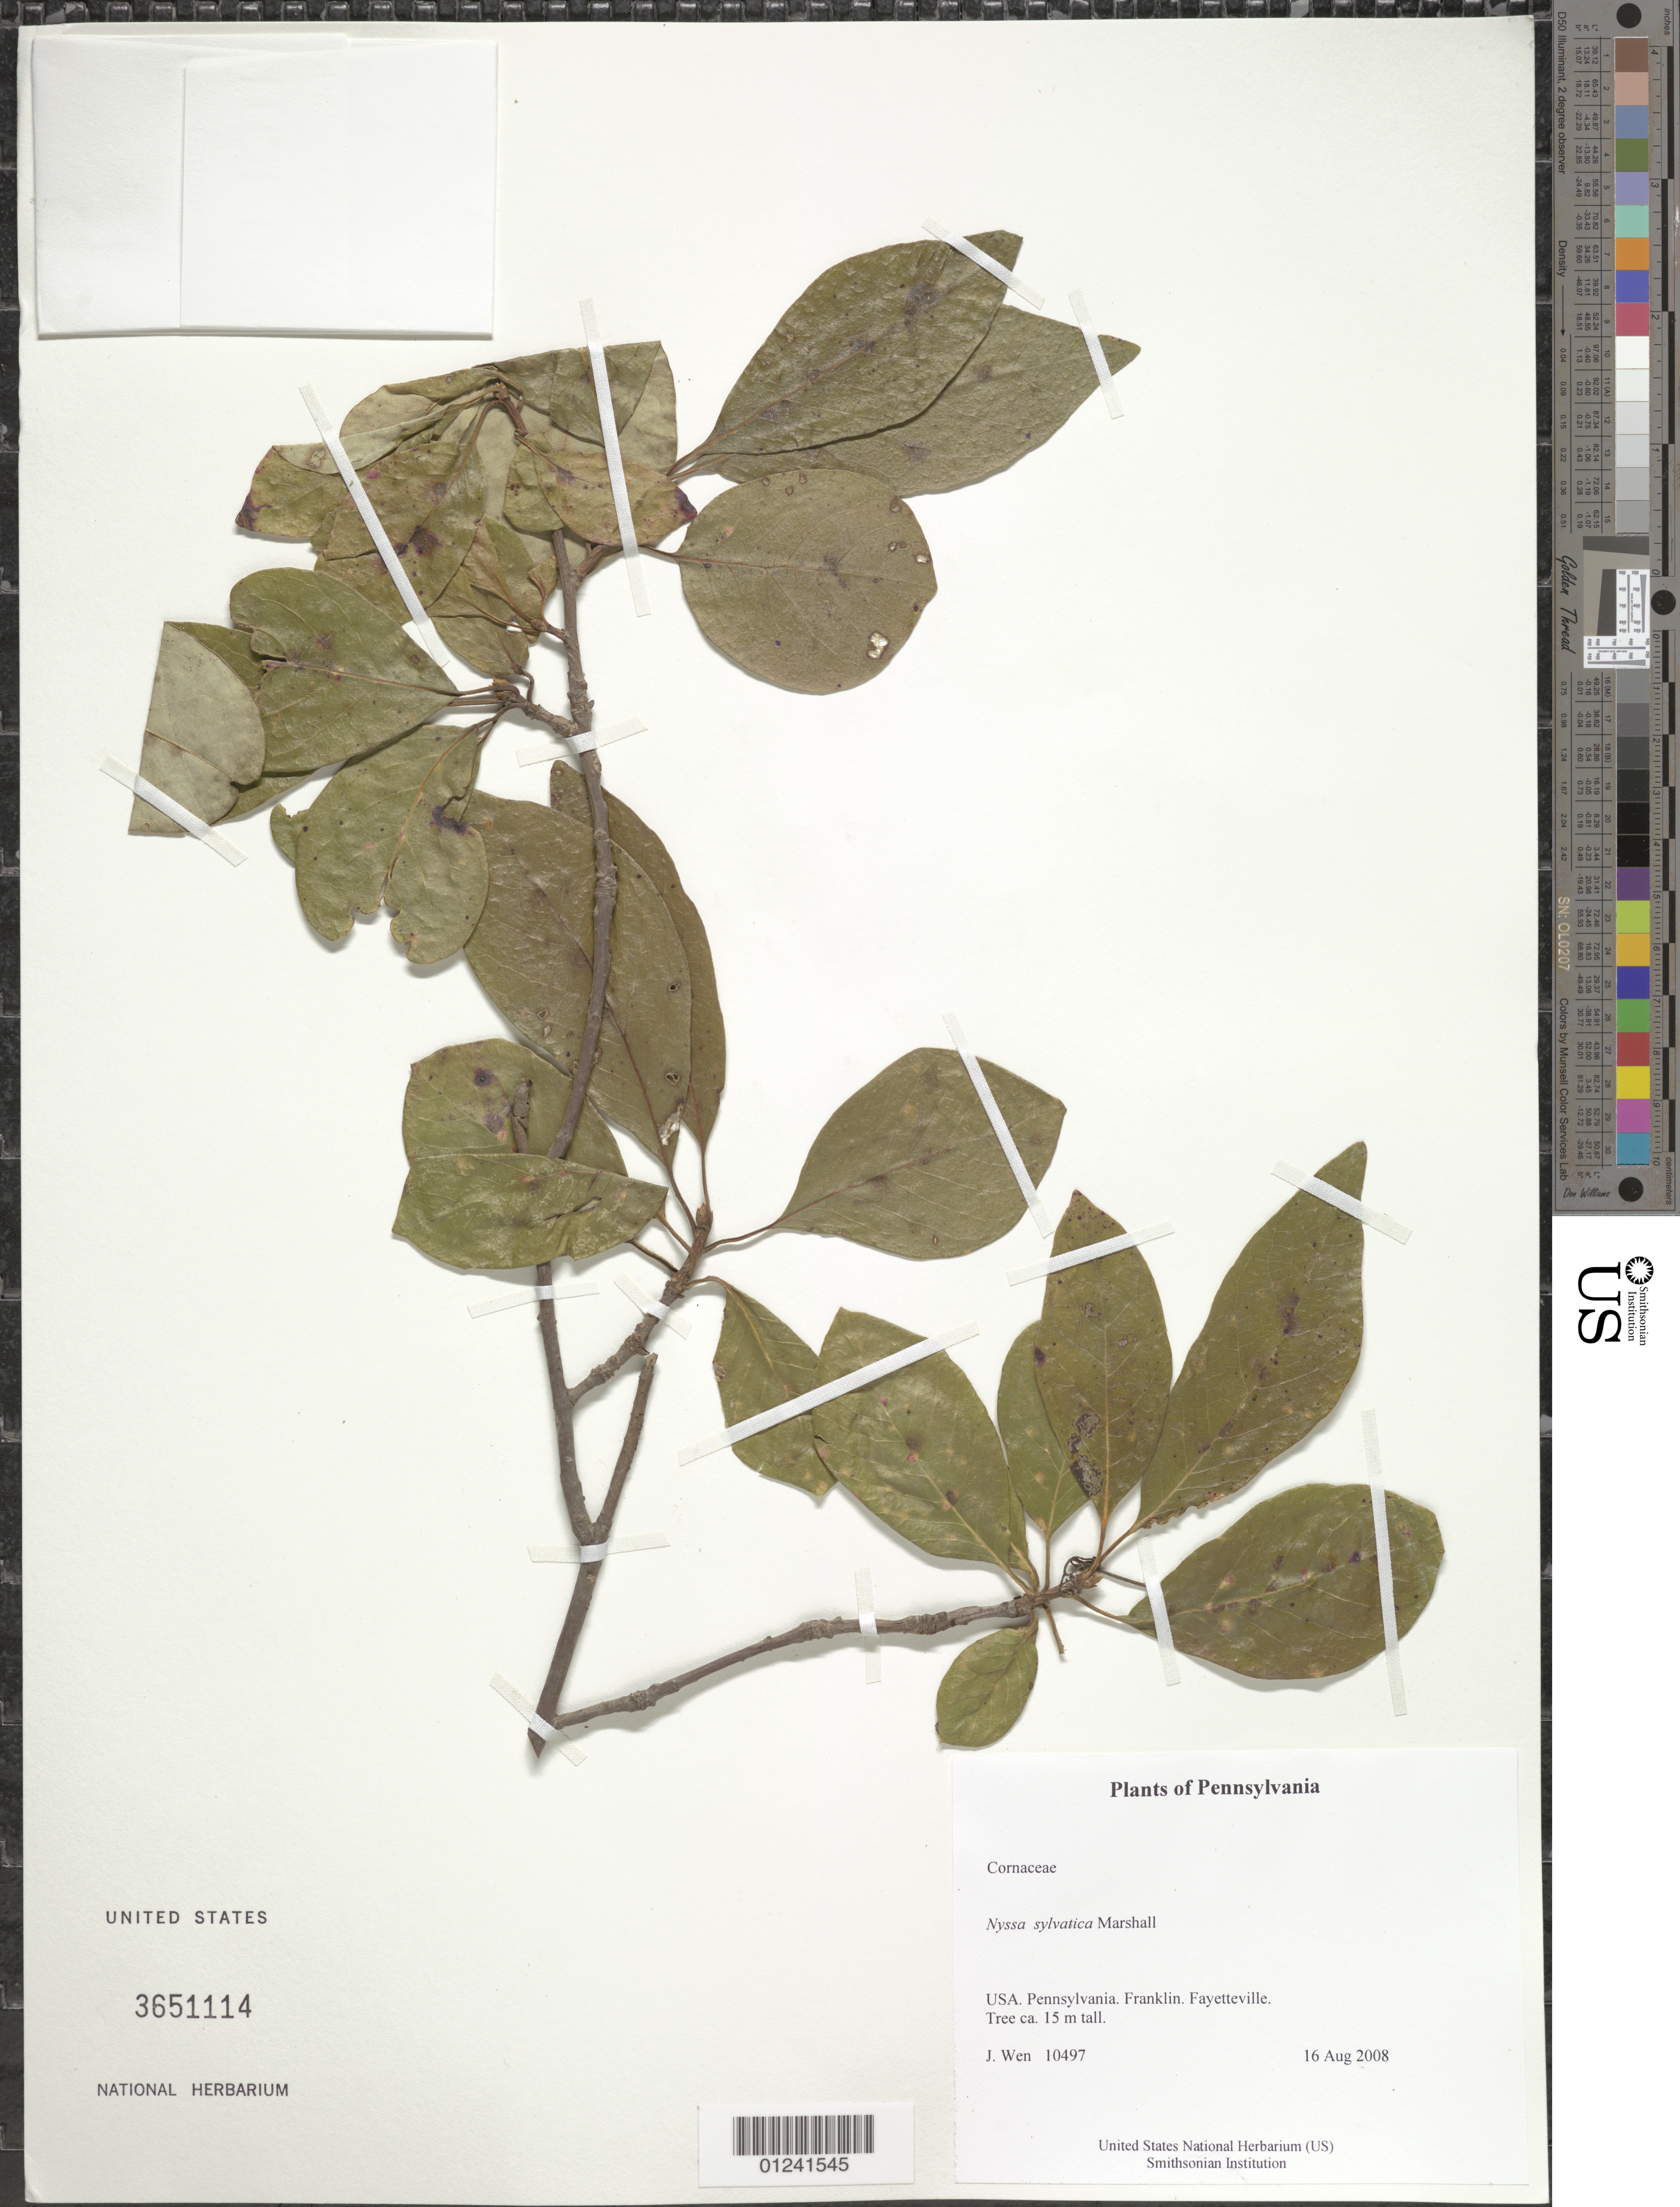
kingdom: Plantae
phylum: Tracheophyta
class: Magnoliopsida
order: Cornales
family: Nyssaceae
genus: Nyssa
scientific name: Nyssa sylvatica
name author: Marshall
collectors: J. Wen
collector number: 10497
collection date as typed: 16 Aug 2008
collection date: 2008-08-16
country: United States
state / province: Pennsylvania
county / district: Franklin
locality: Fayetteville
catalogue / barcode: US 3651114